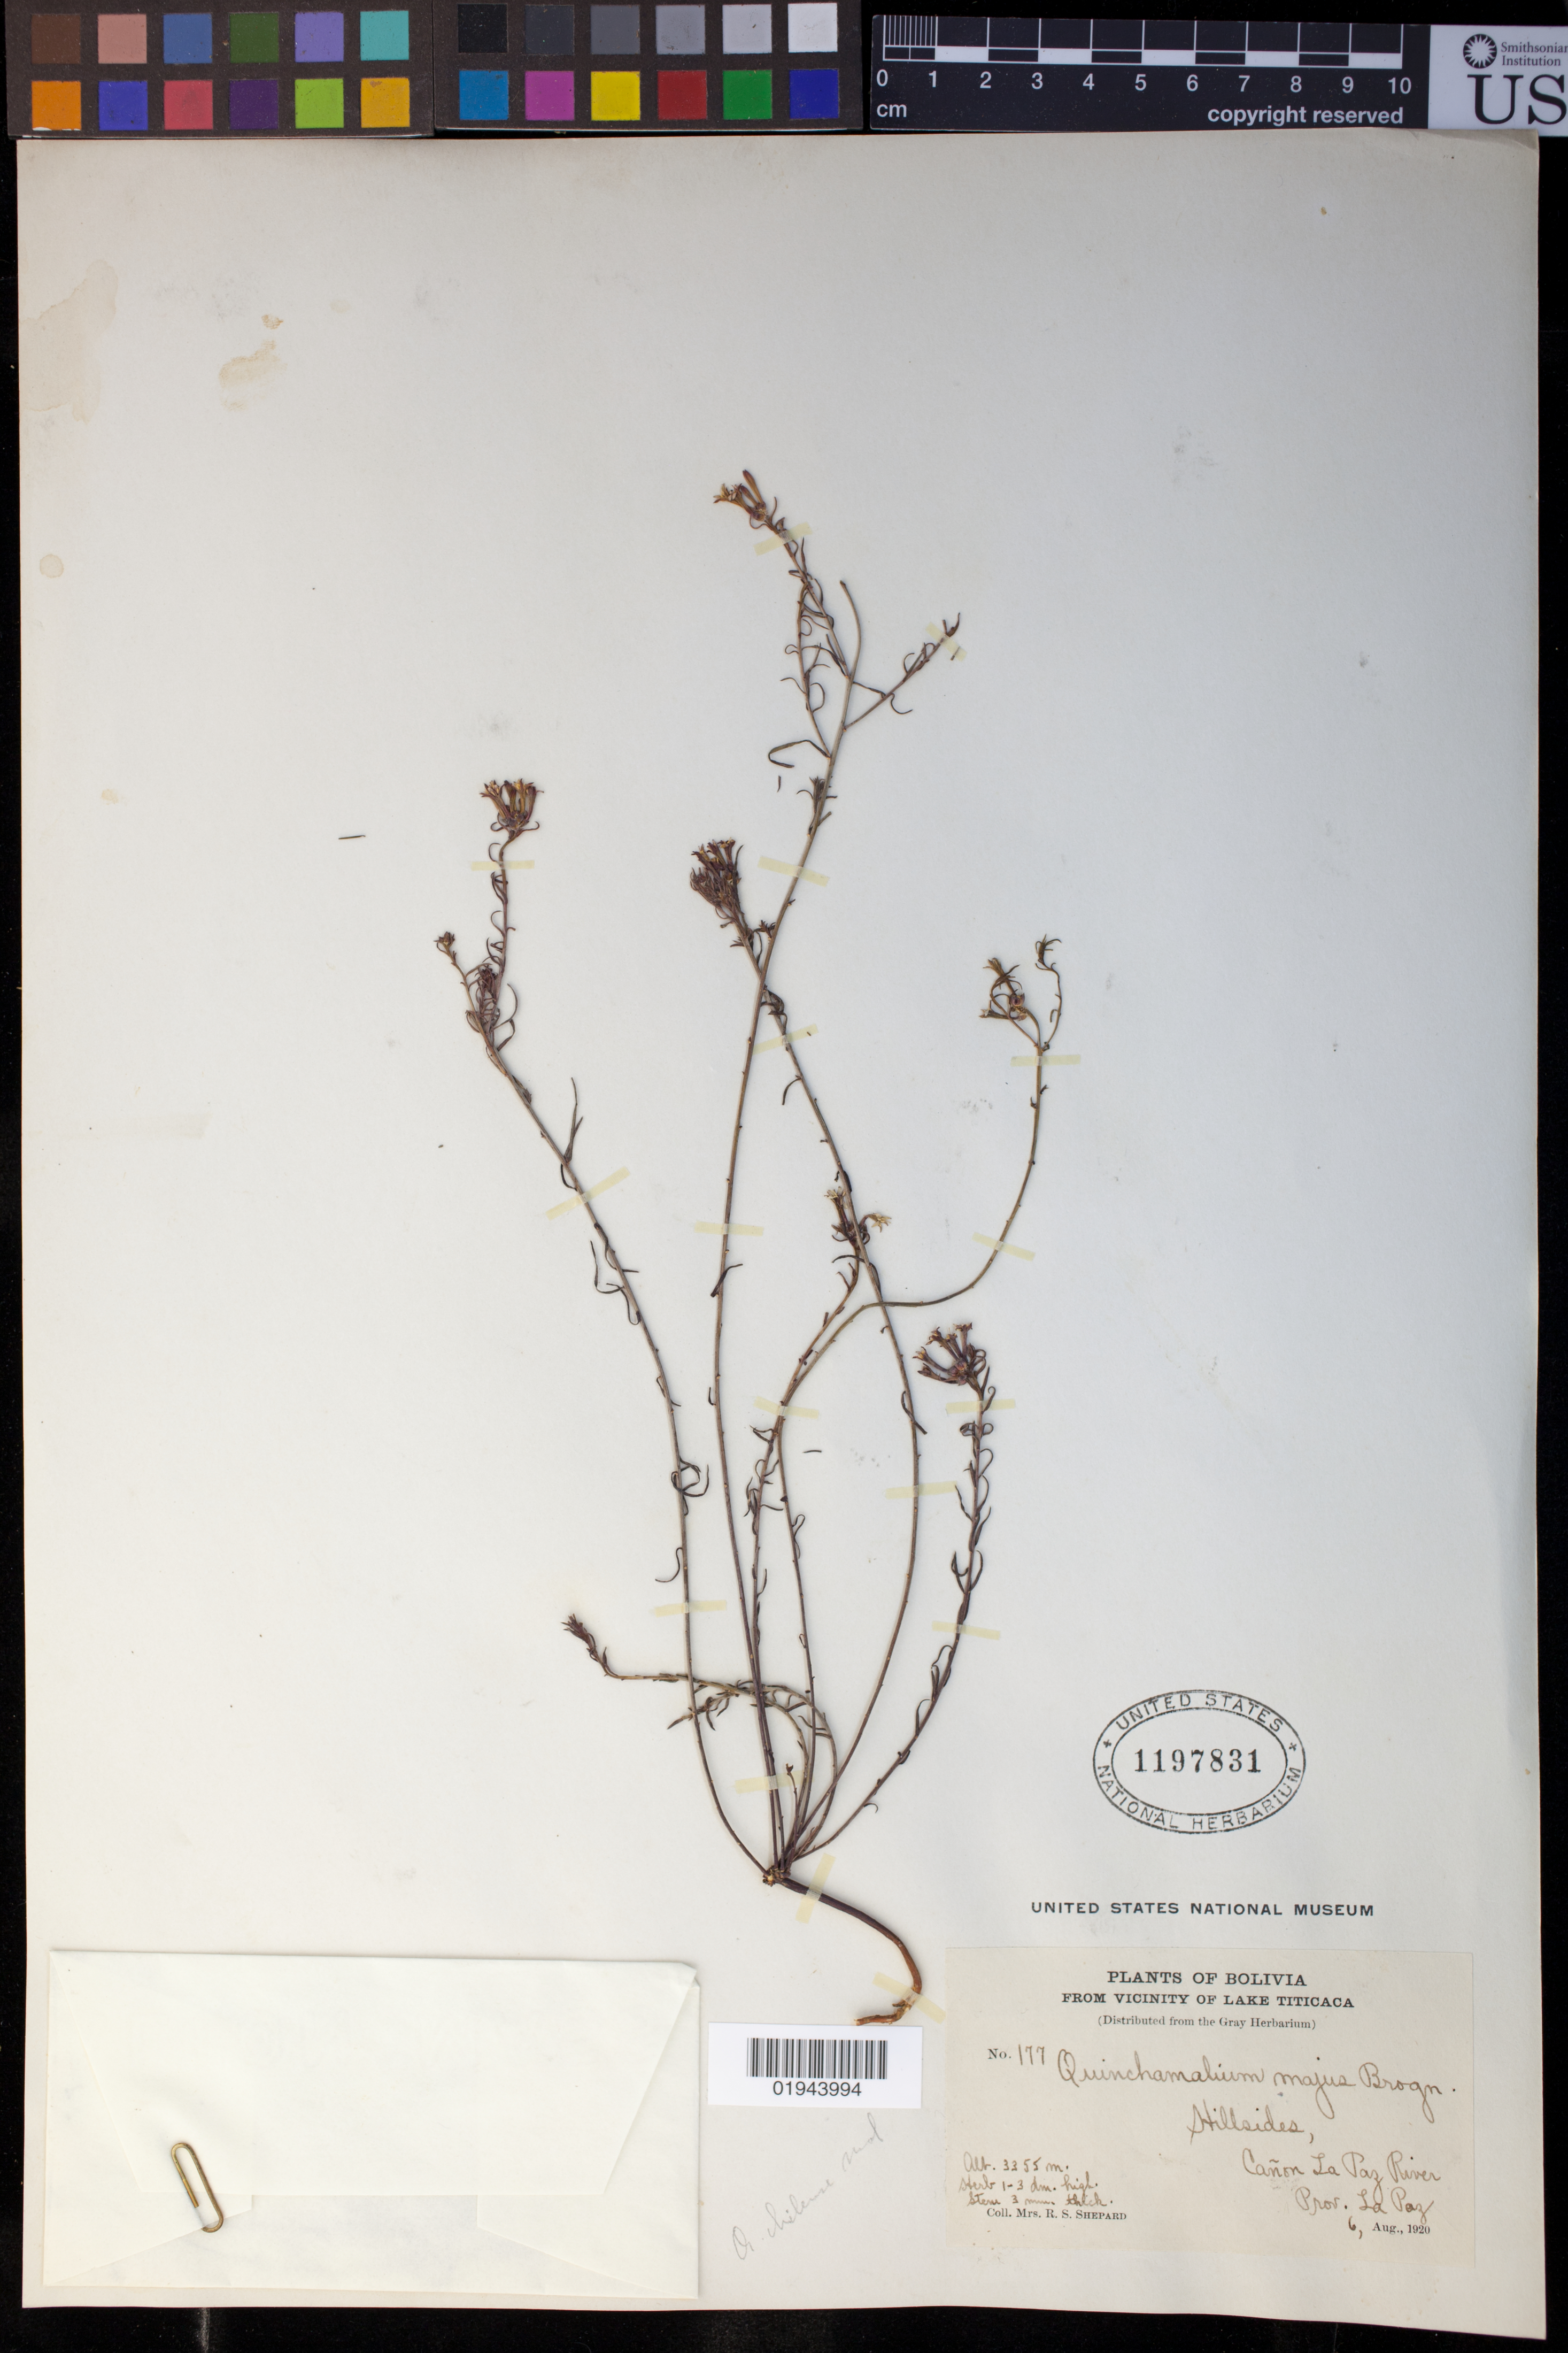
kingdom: Plantae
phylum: Tracheophyta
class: Magnoliopsida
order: Santalales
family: Schoepfiaceae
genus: Quinchamalium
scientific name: Quinchamalium chilense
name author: Molina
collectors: R. Shepard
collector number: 177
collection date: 1920-08-06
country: Bolivia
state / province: La Paz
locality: Canon La Paz River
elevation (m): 3355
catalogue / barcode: US 1197831